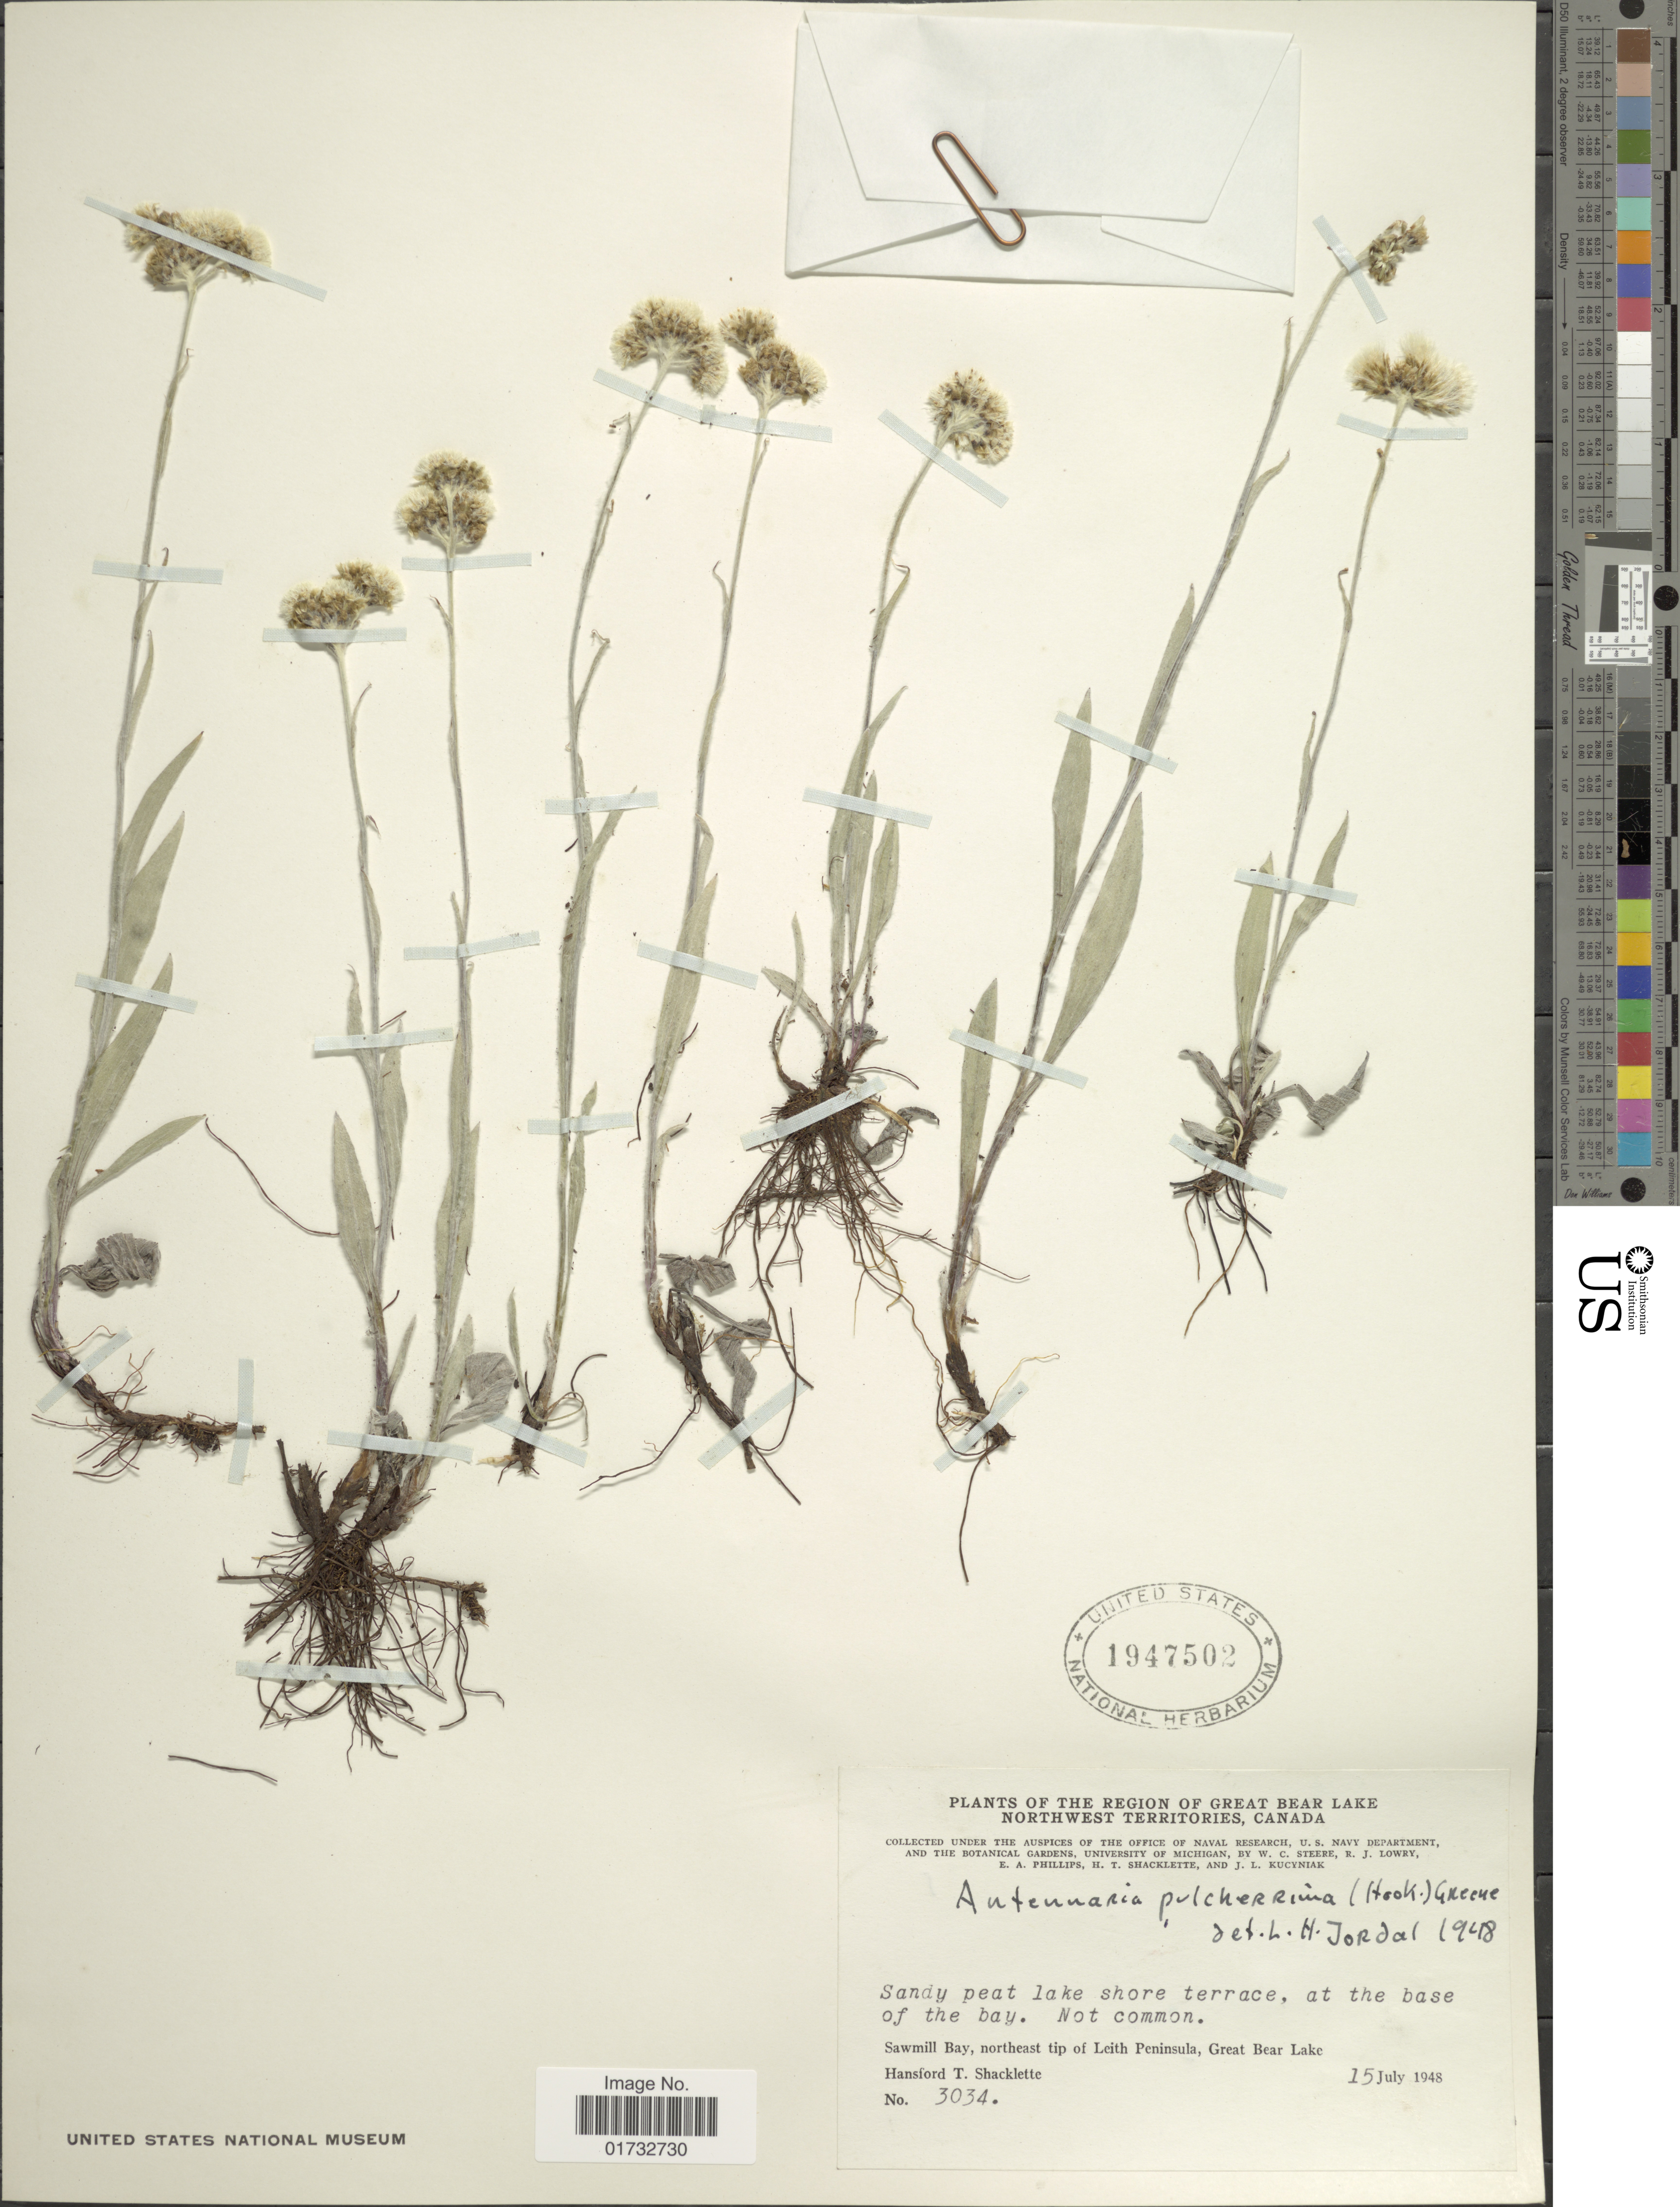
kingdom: Plantae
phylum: Tracheophyta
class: Magnoliopsida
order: Asterales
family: Asteraceae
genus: Antennaria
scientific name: Antennaria pulcherrima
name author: (Hook.) Greene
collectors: H. Shacklette, W. C. Steere, R. Lowry, E. Phillips & et al.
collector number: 3034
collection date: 1948-07-15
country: Canada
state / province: Northwest Territories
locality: Region of Great Bear Lake. Sawmill Bay, northeast tip of Leith Peninsula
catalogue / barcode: US 1947502